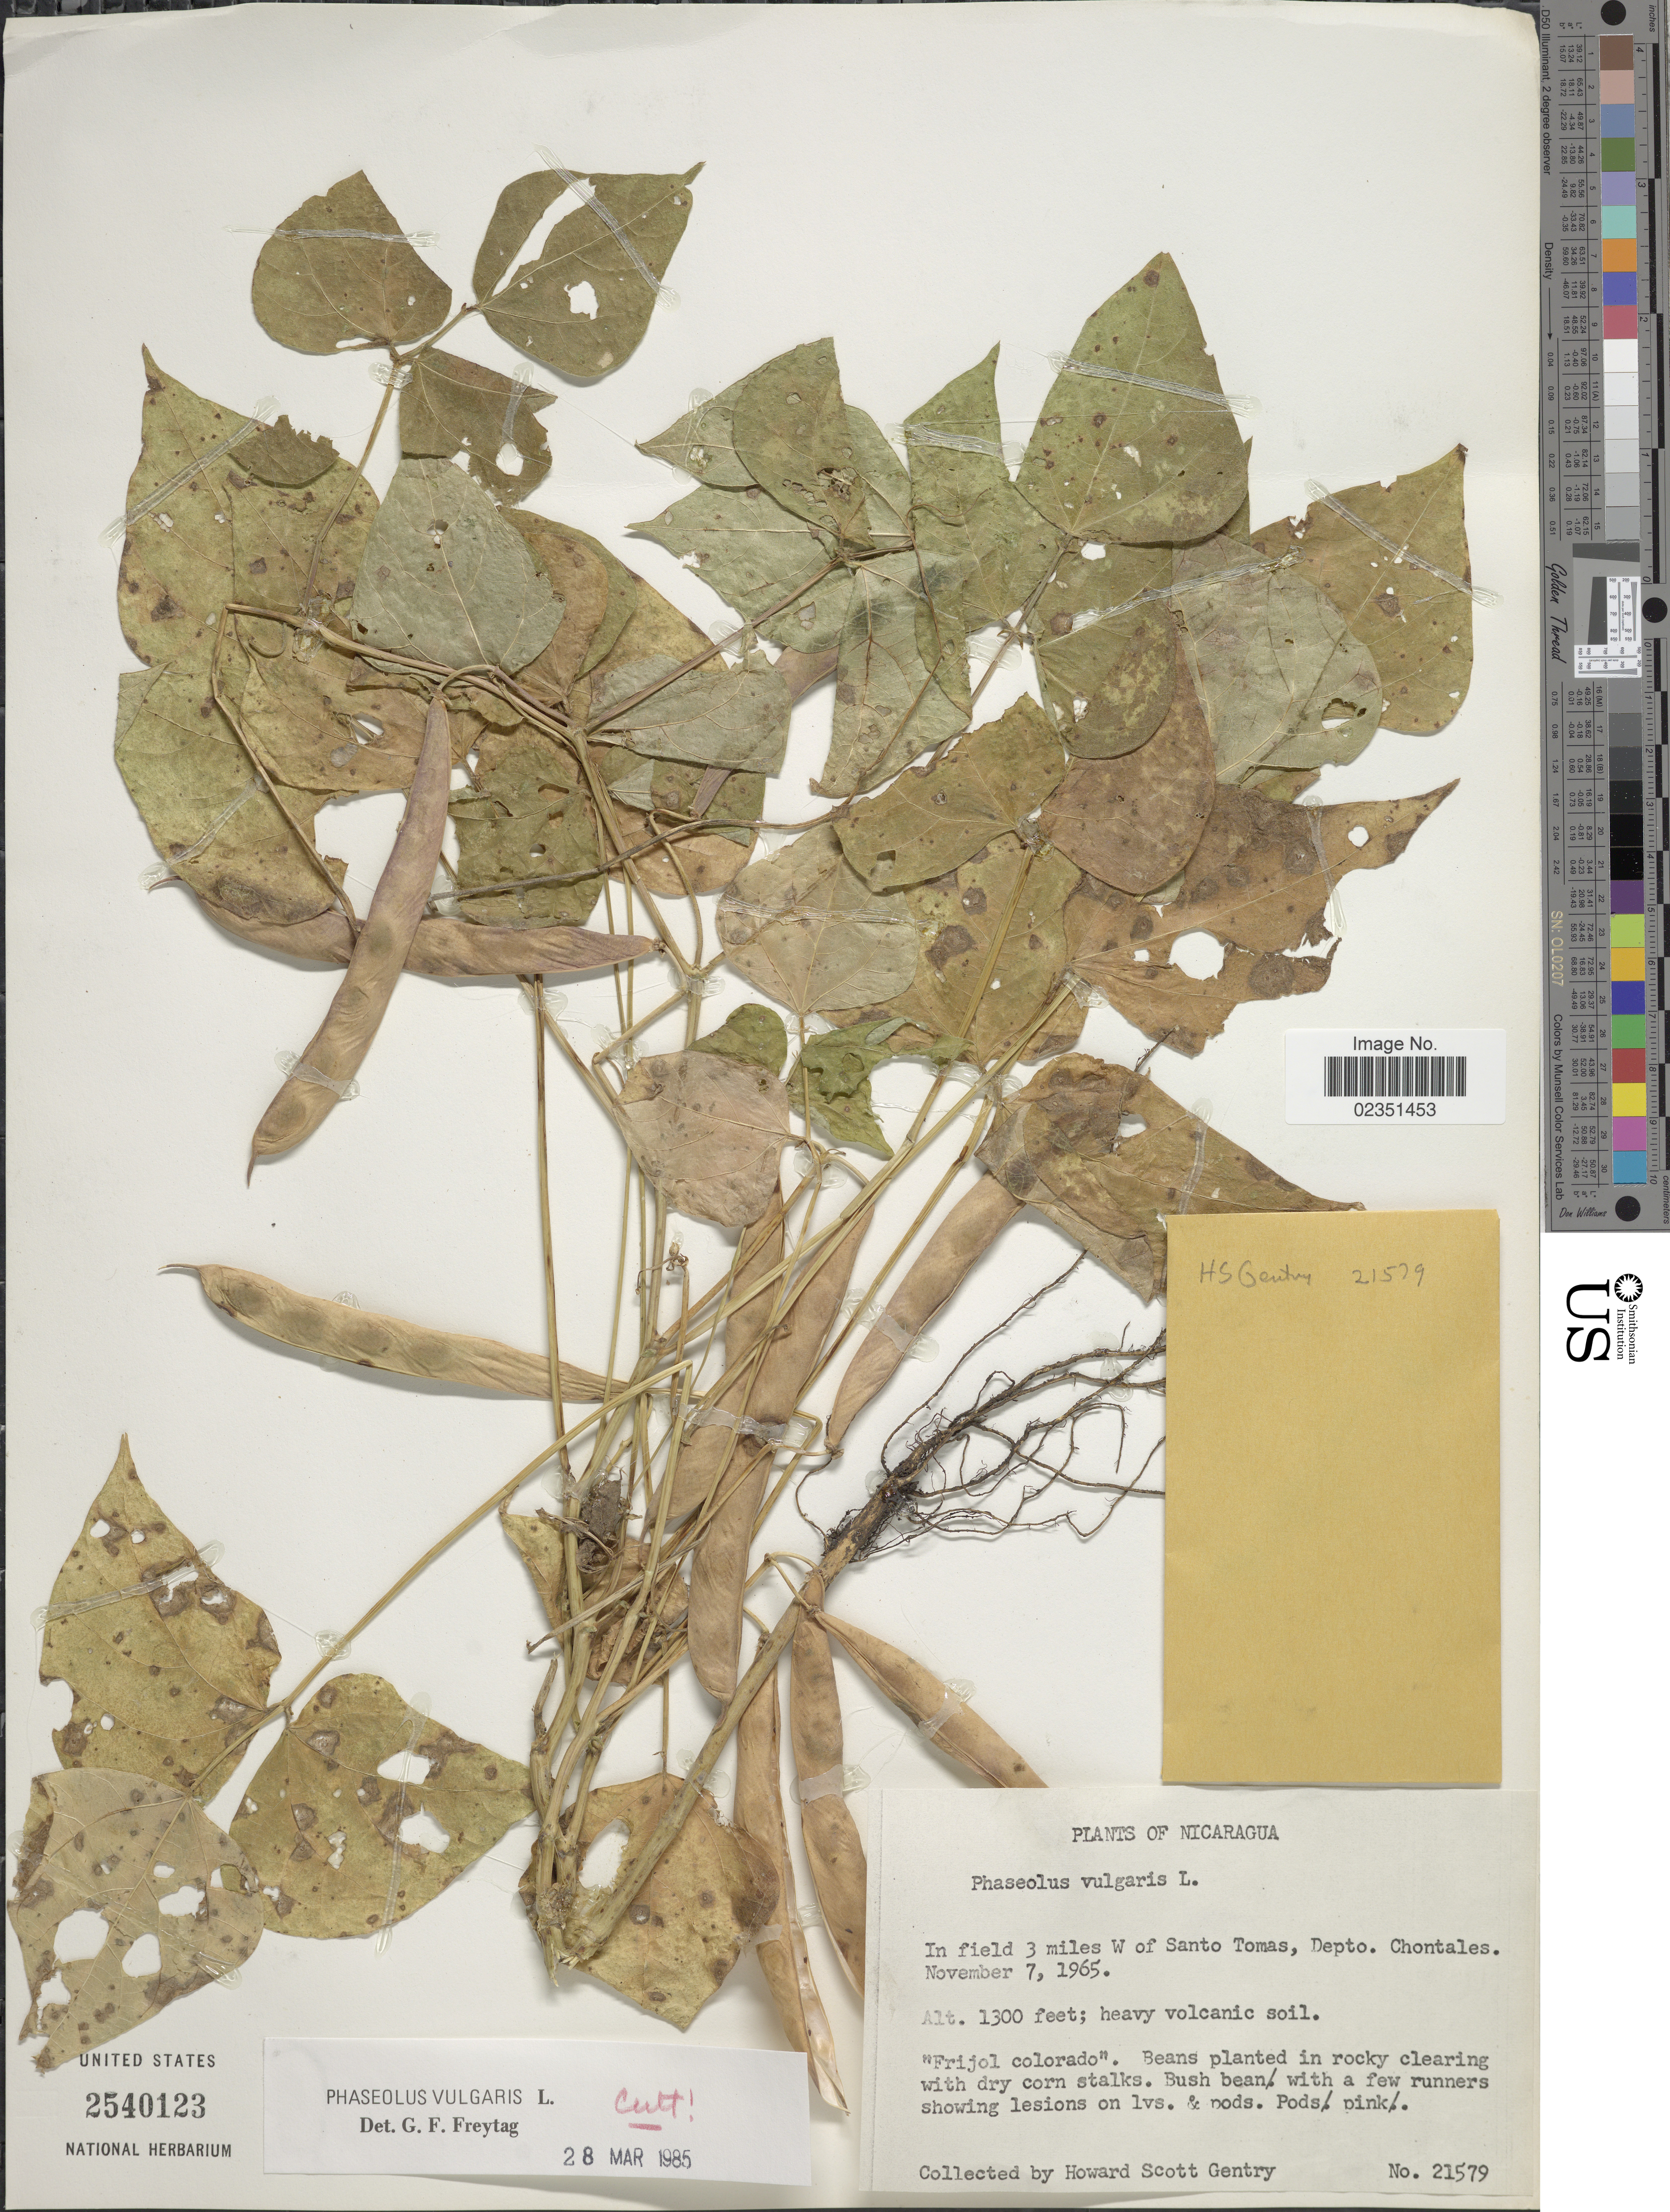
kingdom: Plantae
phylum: Tracheophyta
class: Magnoliopsida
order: Fabales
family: Fabaceae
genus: Phaseolus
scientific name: Phaseolus vulgaris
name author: L.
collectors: H. S. Gentry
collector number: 21579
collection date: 1965-11-07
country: Nicaragua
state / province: Chontales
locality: In field 3 miles W of Santo Tomas,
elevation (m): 396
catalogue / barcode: US 2540123